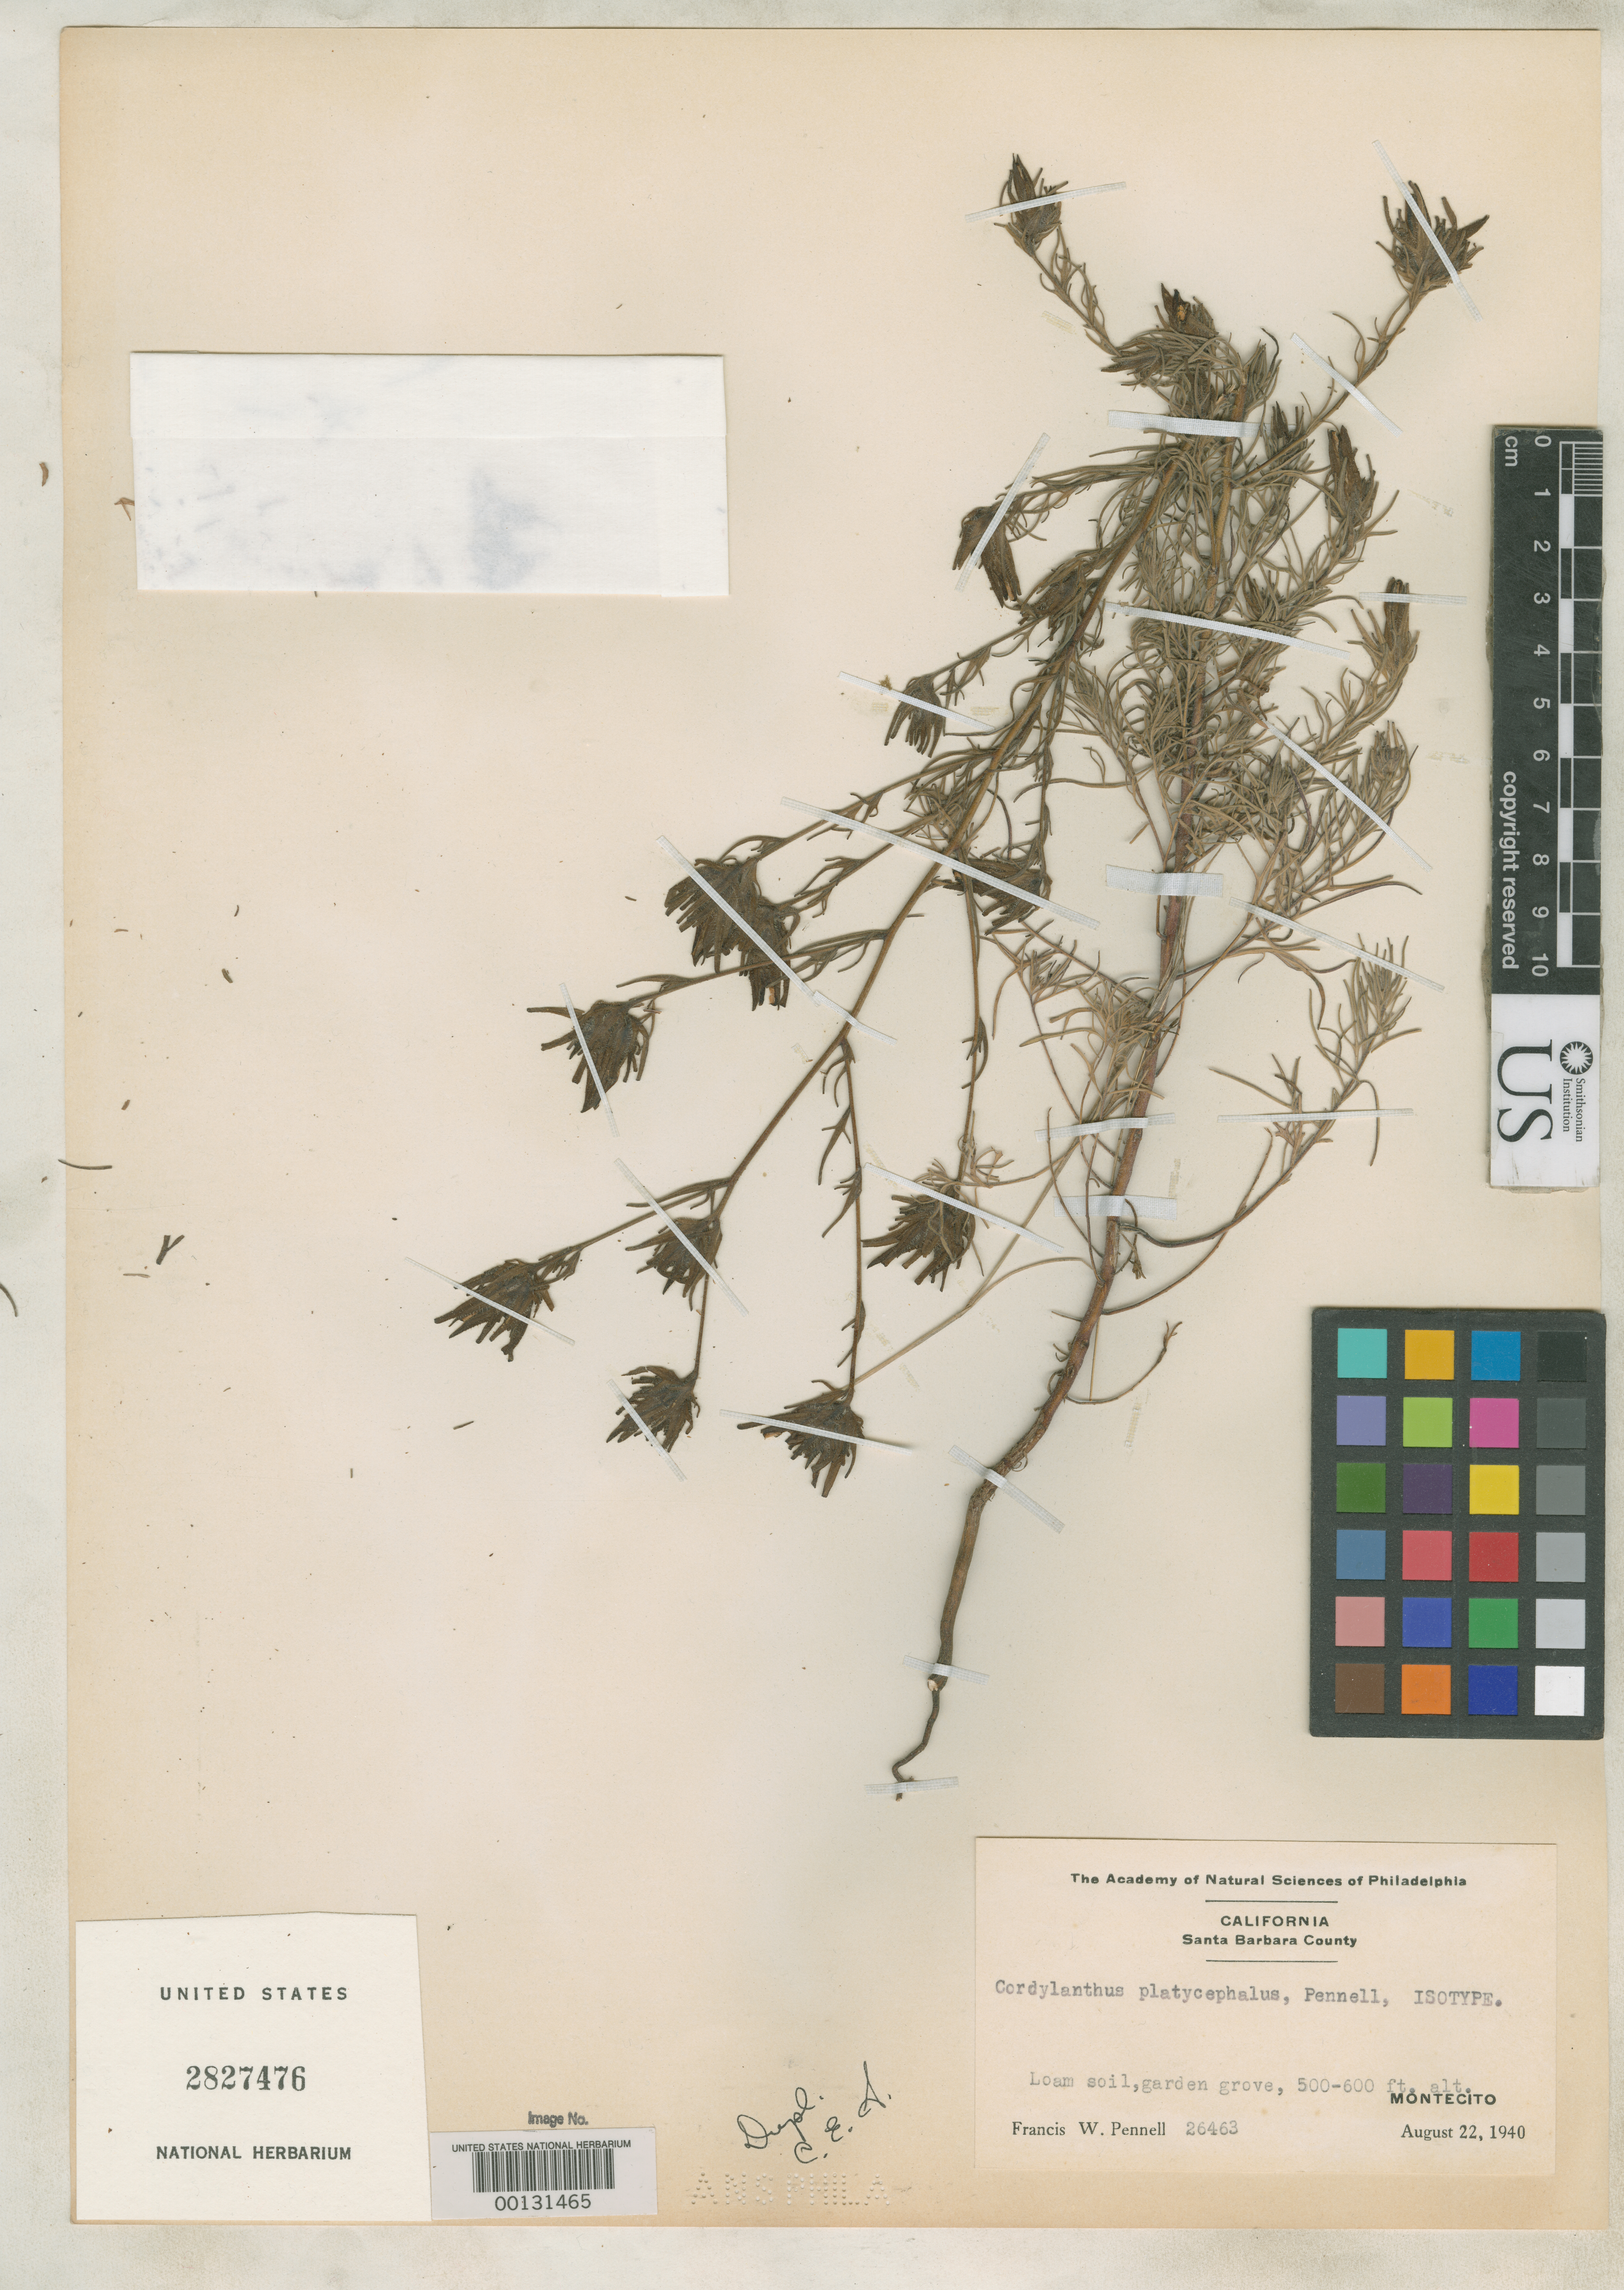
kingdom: Plantae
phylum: Tracheophyta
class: Magnoliopsida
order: Lamiales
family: Orobanchaceae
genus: Cordylanthus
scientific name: Cordylanthus platycephalus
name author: Pennell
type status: Isotype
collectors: F. W. Pennell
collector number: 26463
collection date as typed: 22 Aug 1940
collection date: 1940-08-22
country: United States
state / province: California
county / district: Santa Barbara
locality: Montecito.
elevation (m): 152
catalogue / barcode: US 2827476